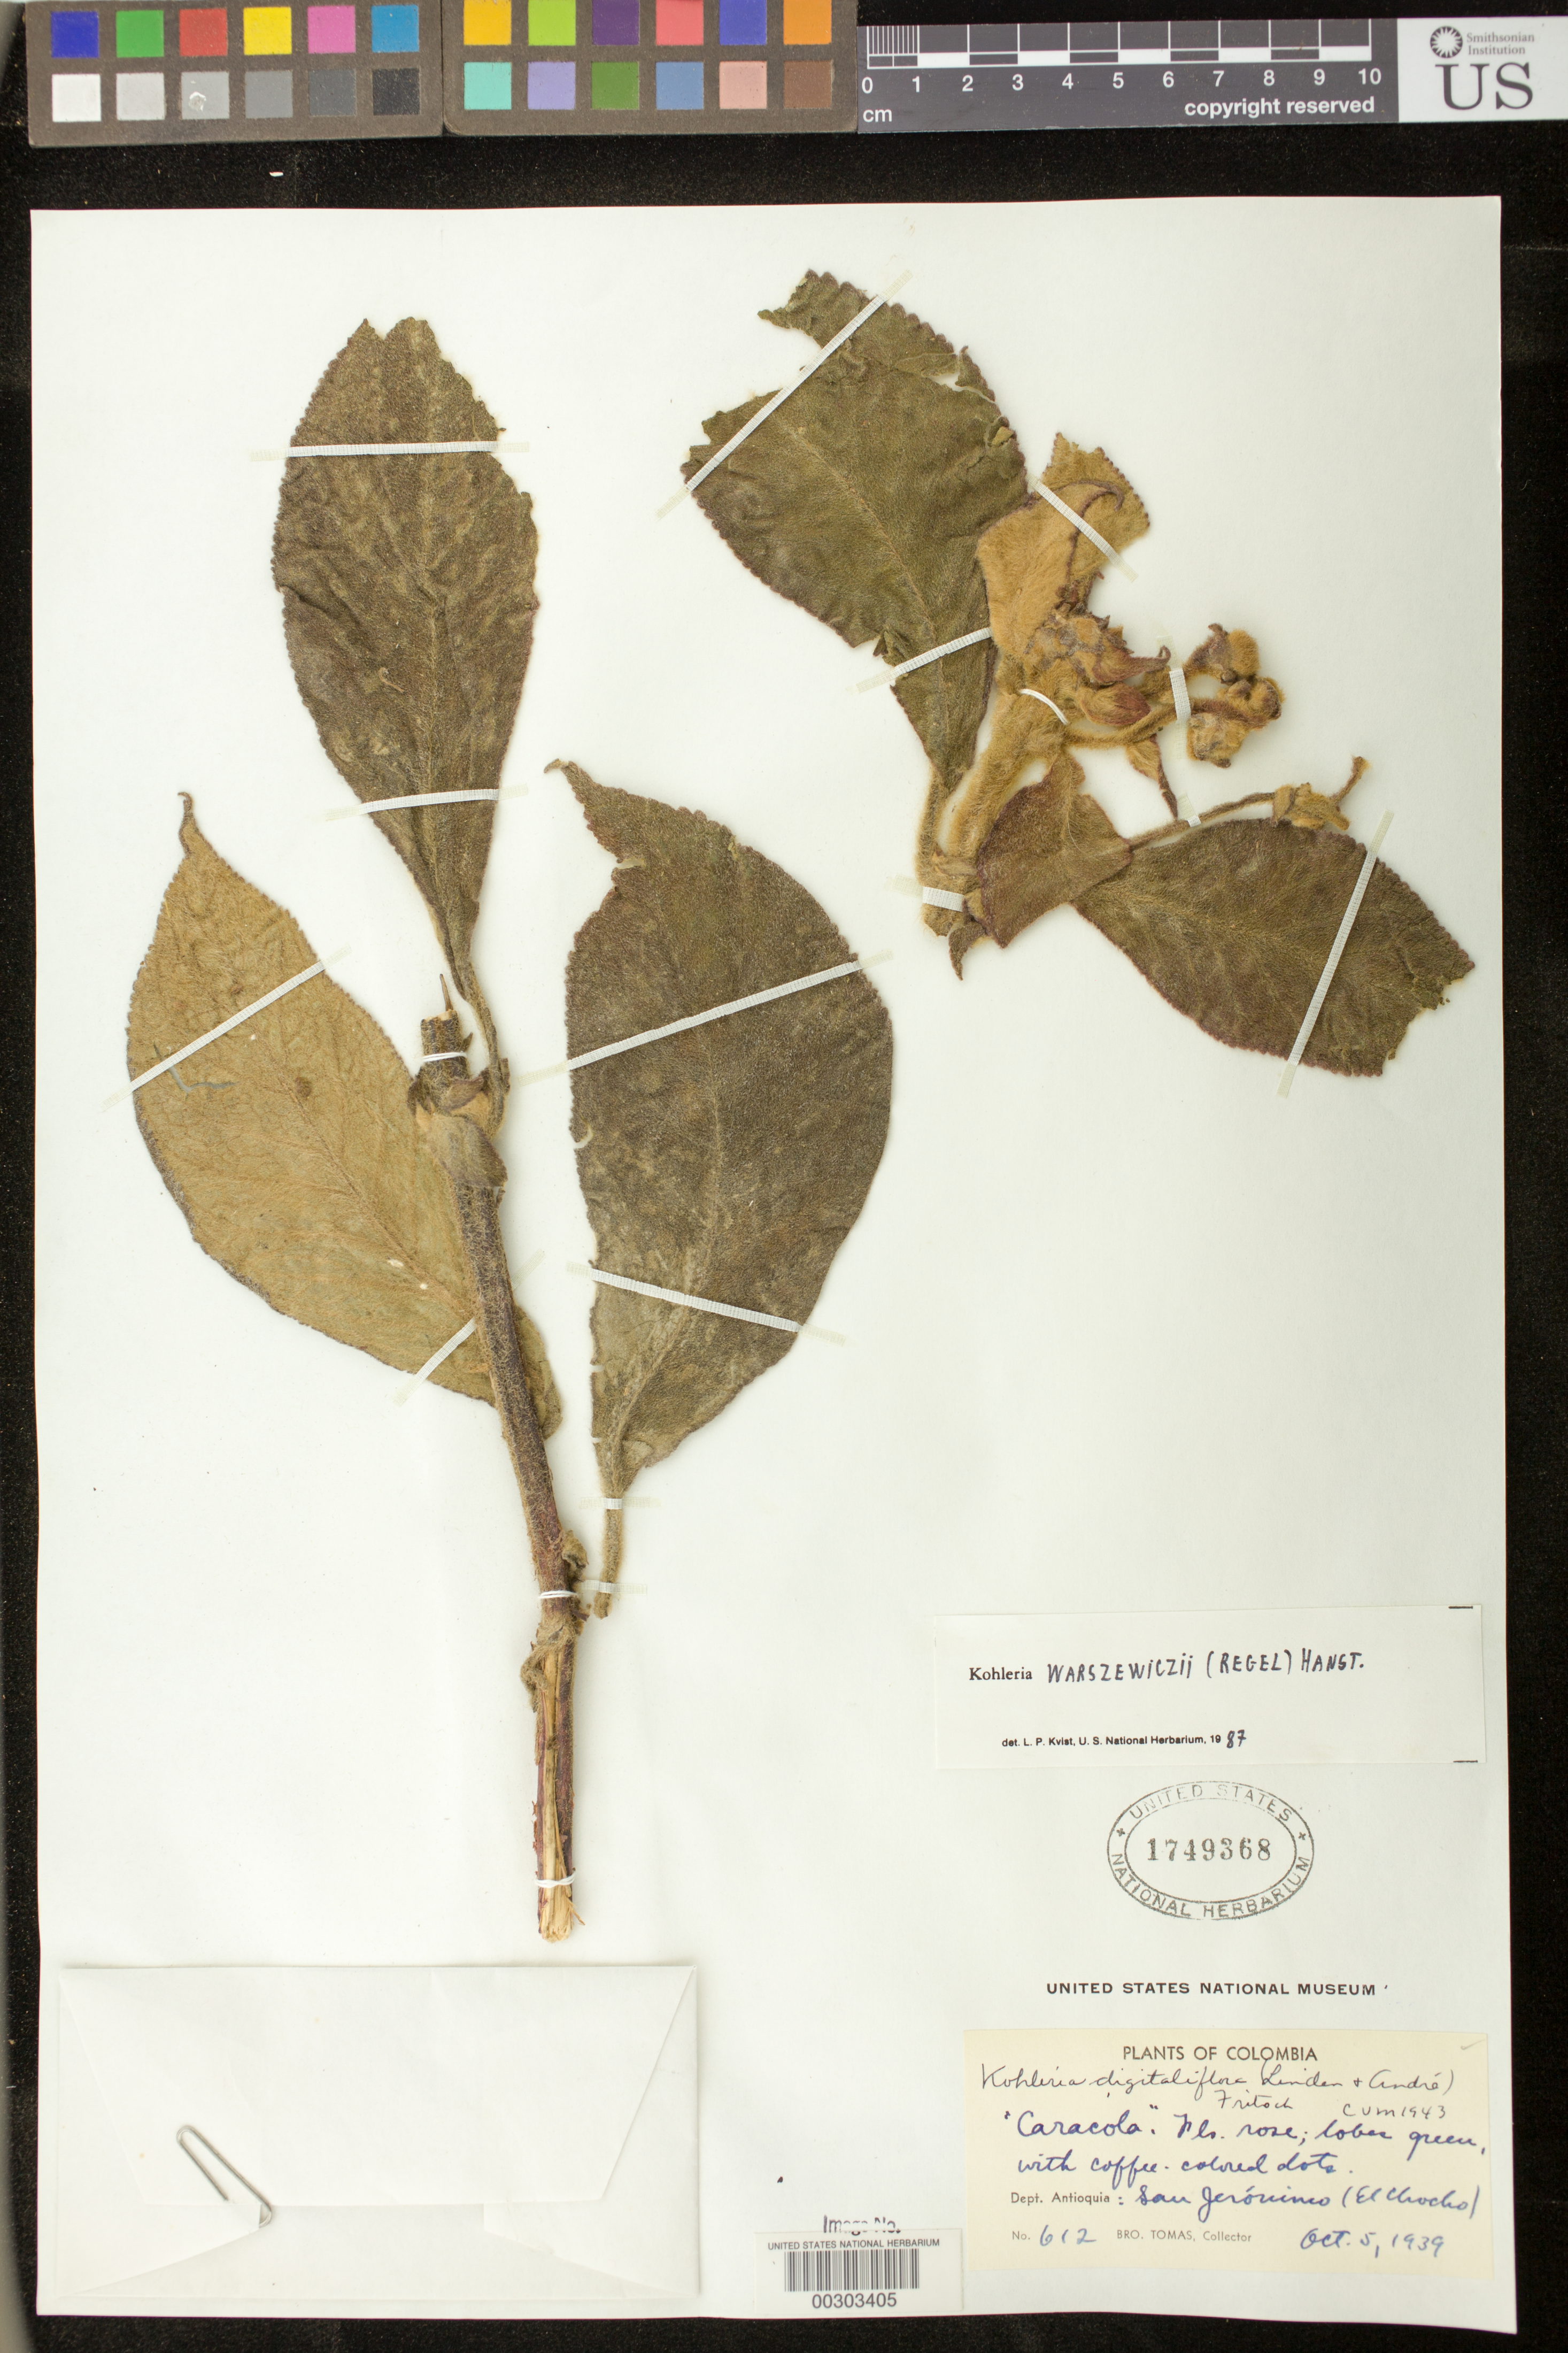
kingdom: Plantae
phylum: Tracheophyta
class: Magnoliopsida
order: Lamiales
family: Gesneriaceae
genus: Kohleria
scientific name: Kohleria warszewiczii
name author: (Regel) Hanst.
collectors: B. Tomas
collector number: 612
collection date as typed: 05 Oct 1939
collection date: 1939-10-05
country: Colombia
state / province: Antioquia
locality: San Jeromino (El Chocho)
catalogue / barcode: US 1749368